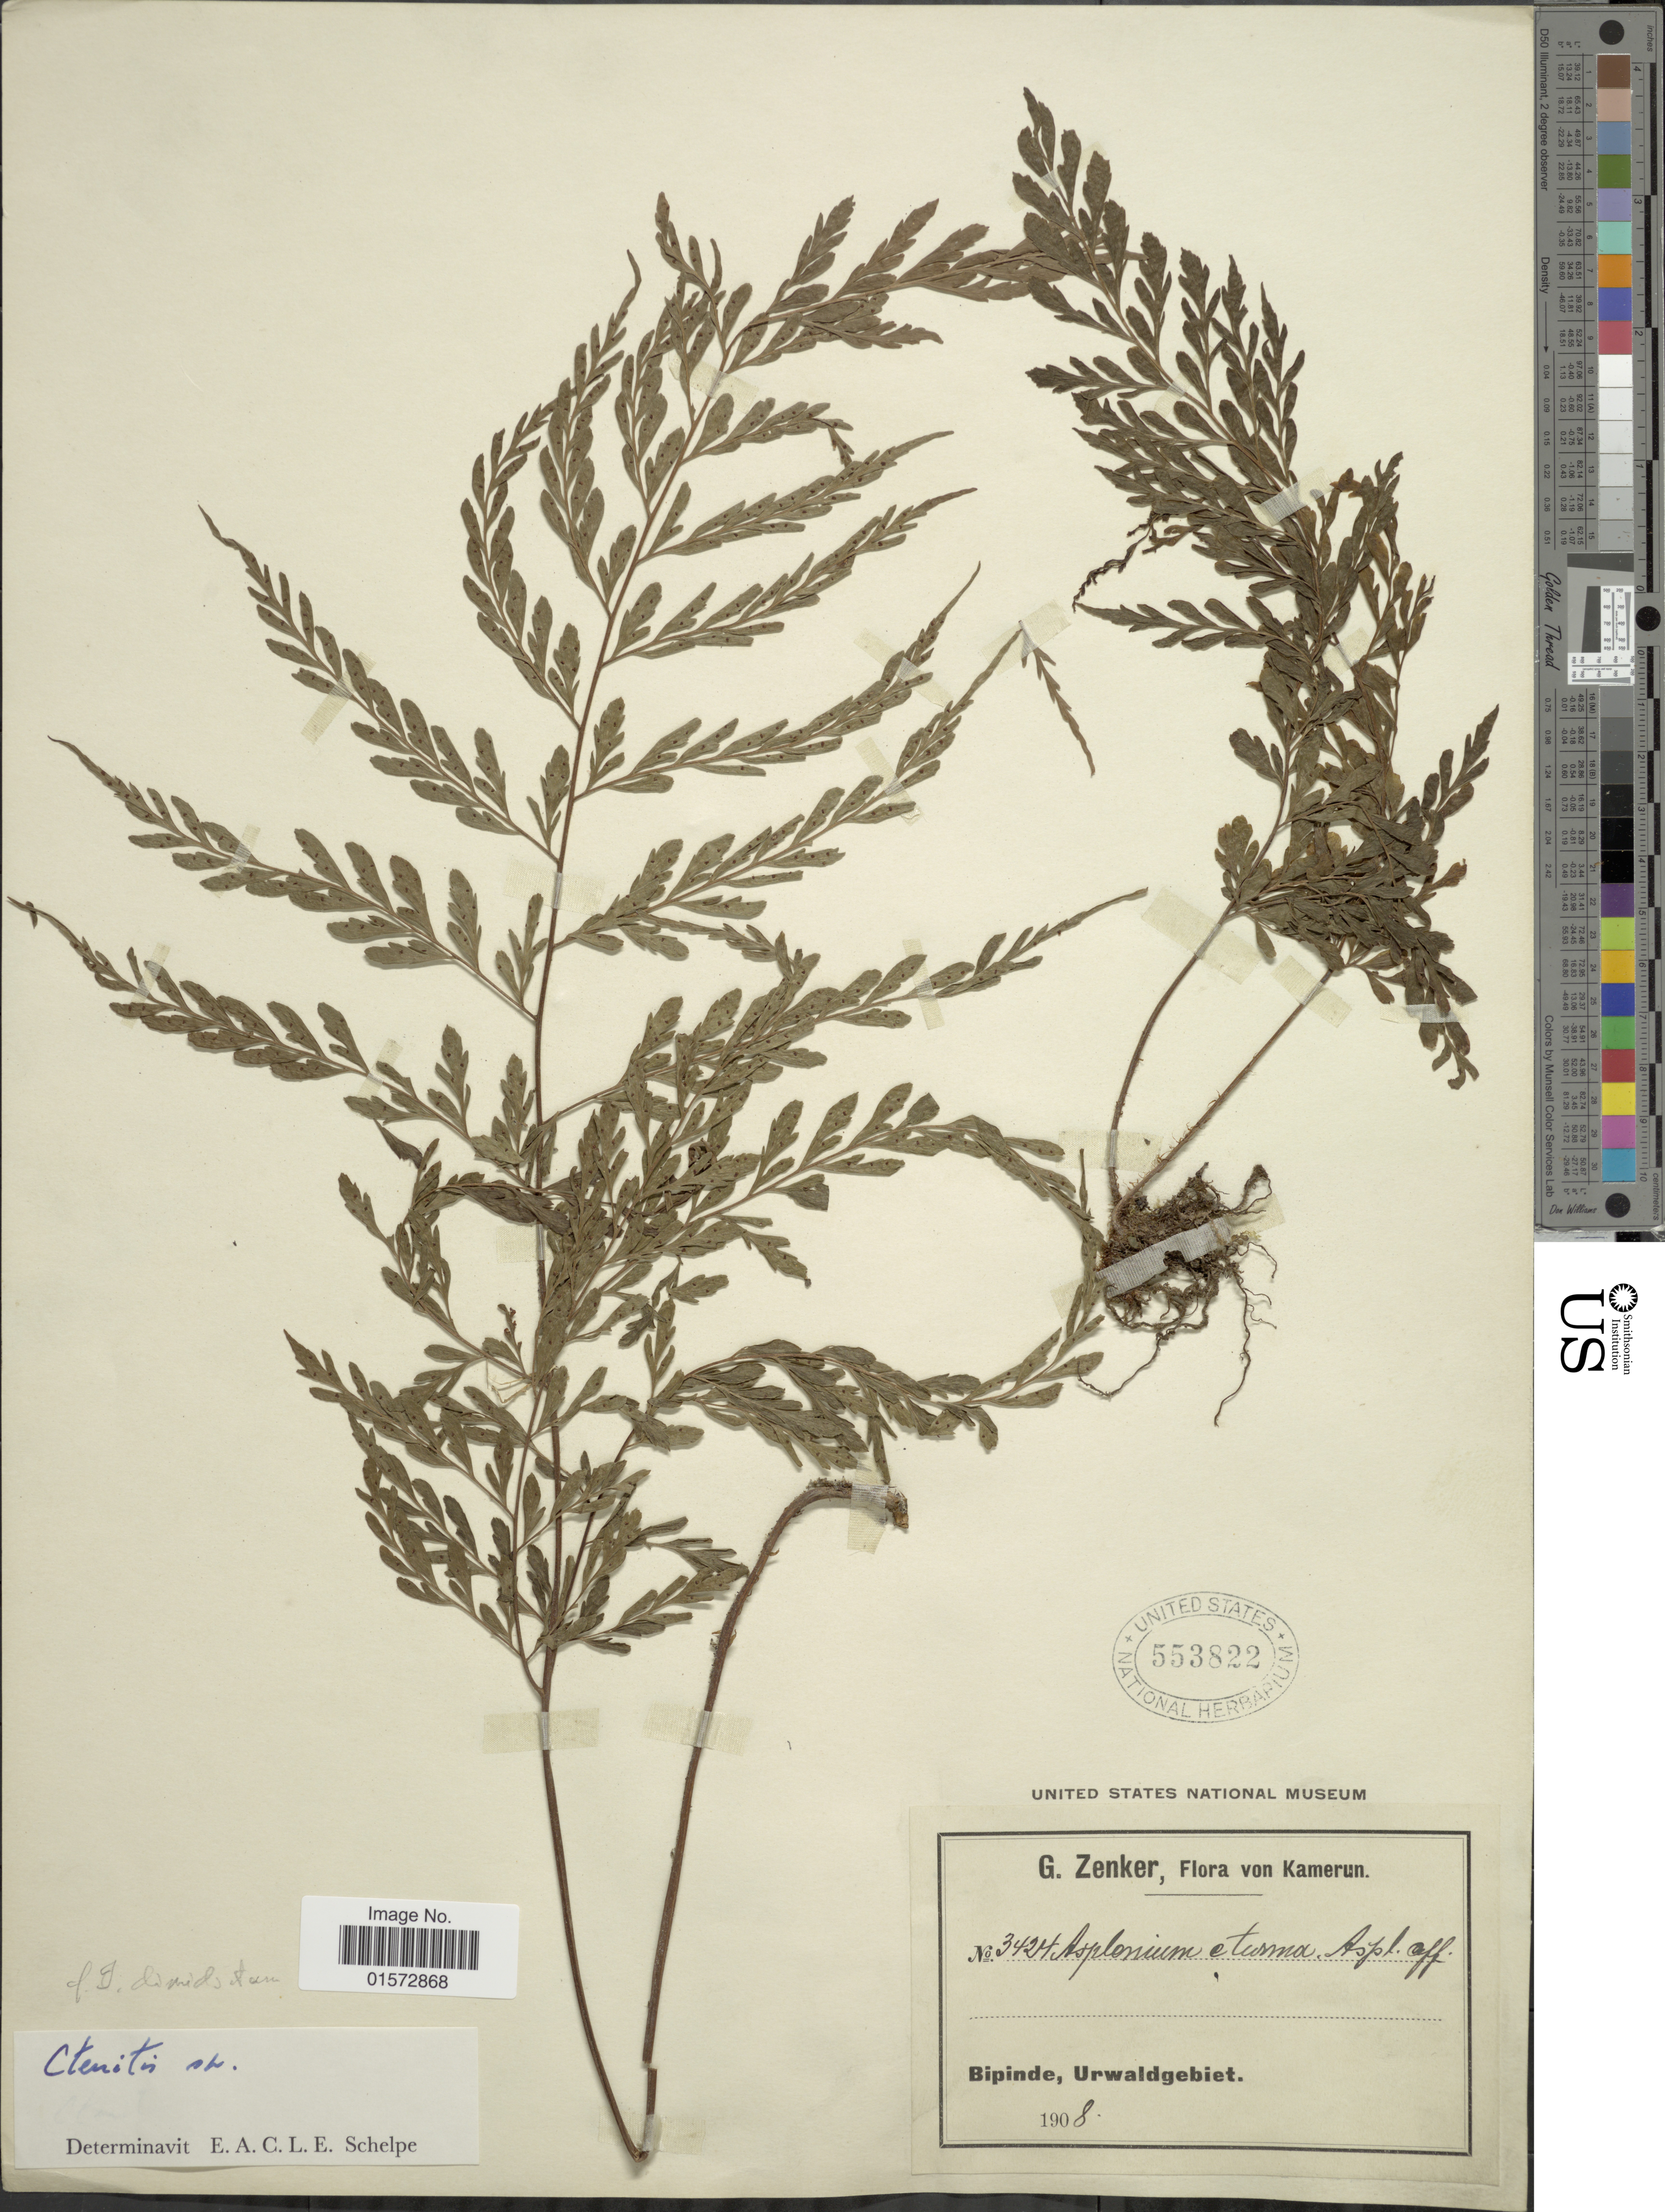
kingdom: Plantae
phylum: Tracheophyta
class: Polypodiopsida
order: Polypodiales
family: Tectariaceae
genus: Triplophyllum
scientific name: Triplophyllum dimidiatum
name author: (Mett. ex Kuhn)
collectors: G. A. Zenker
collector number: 3424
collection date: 1908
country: Cameroon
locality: Bipinde, Urwaldgebiet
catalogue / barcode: US 553822